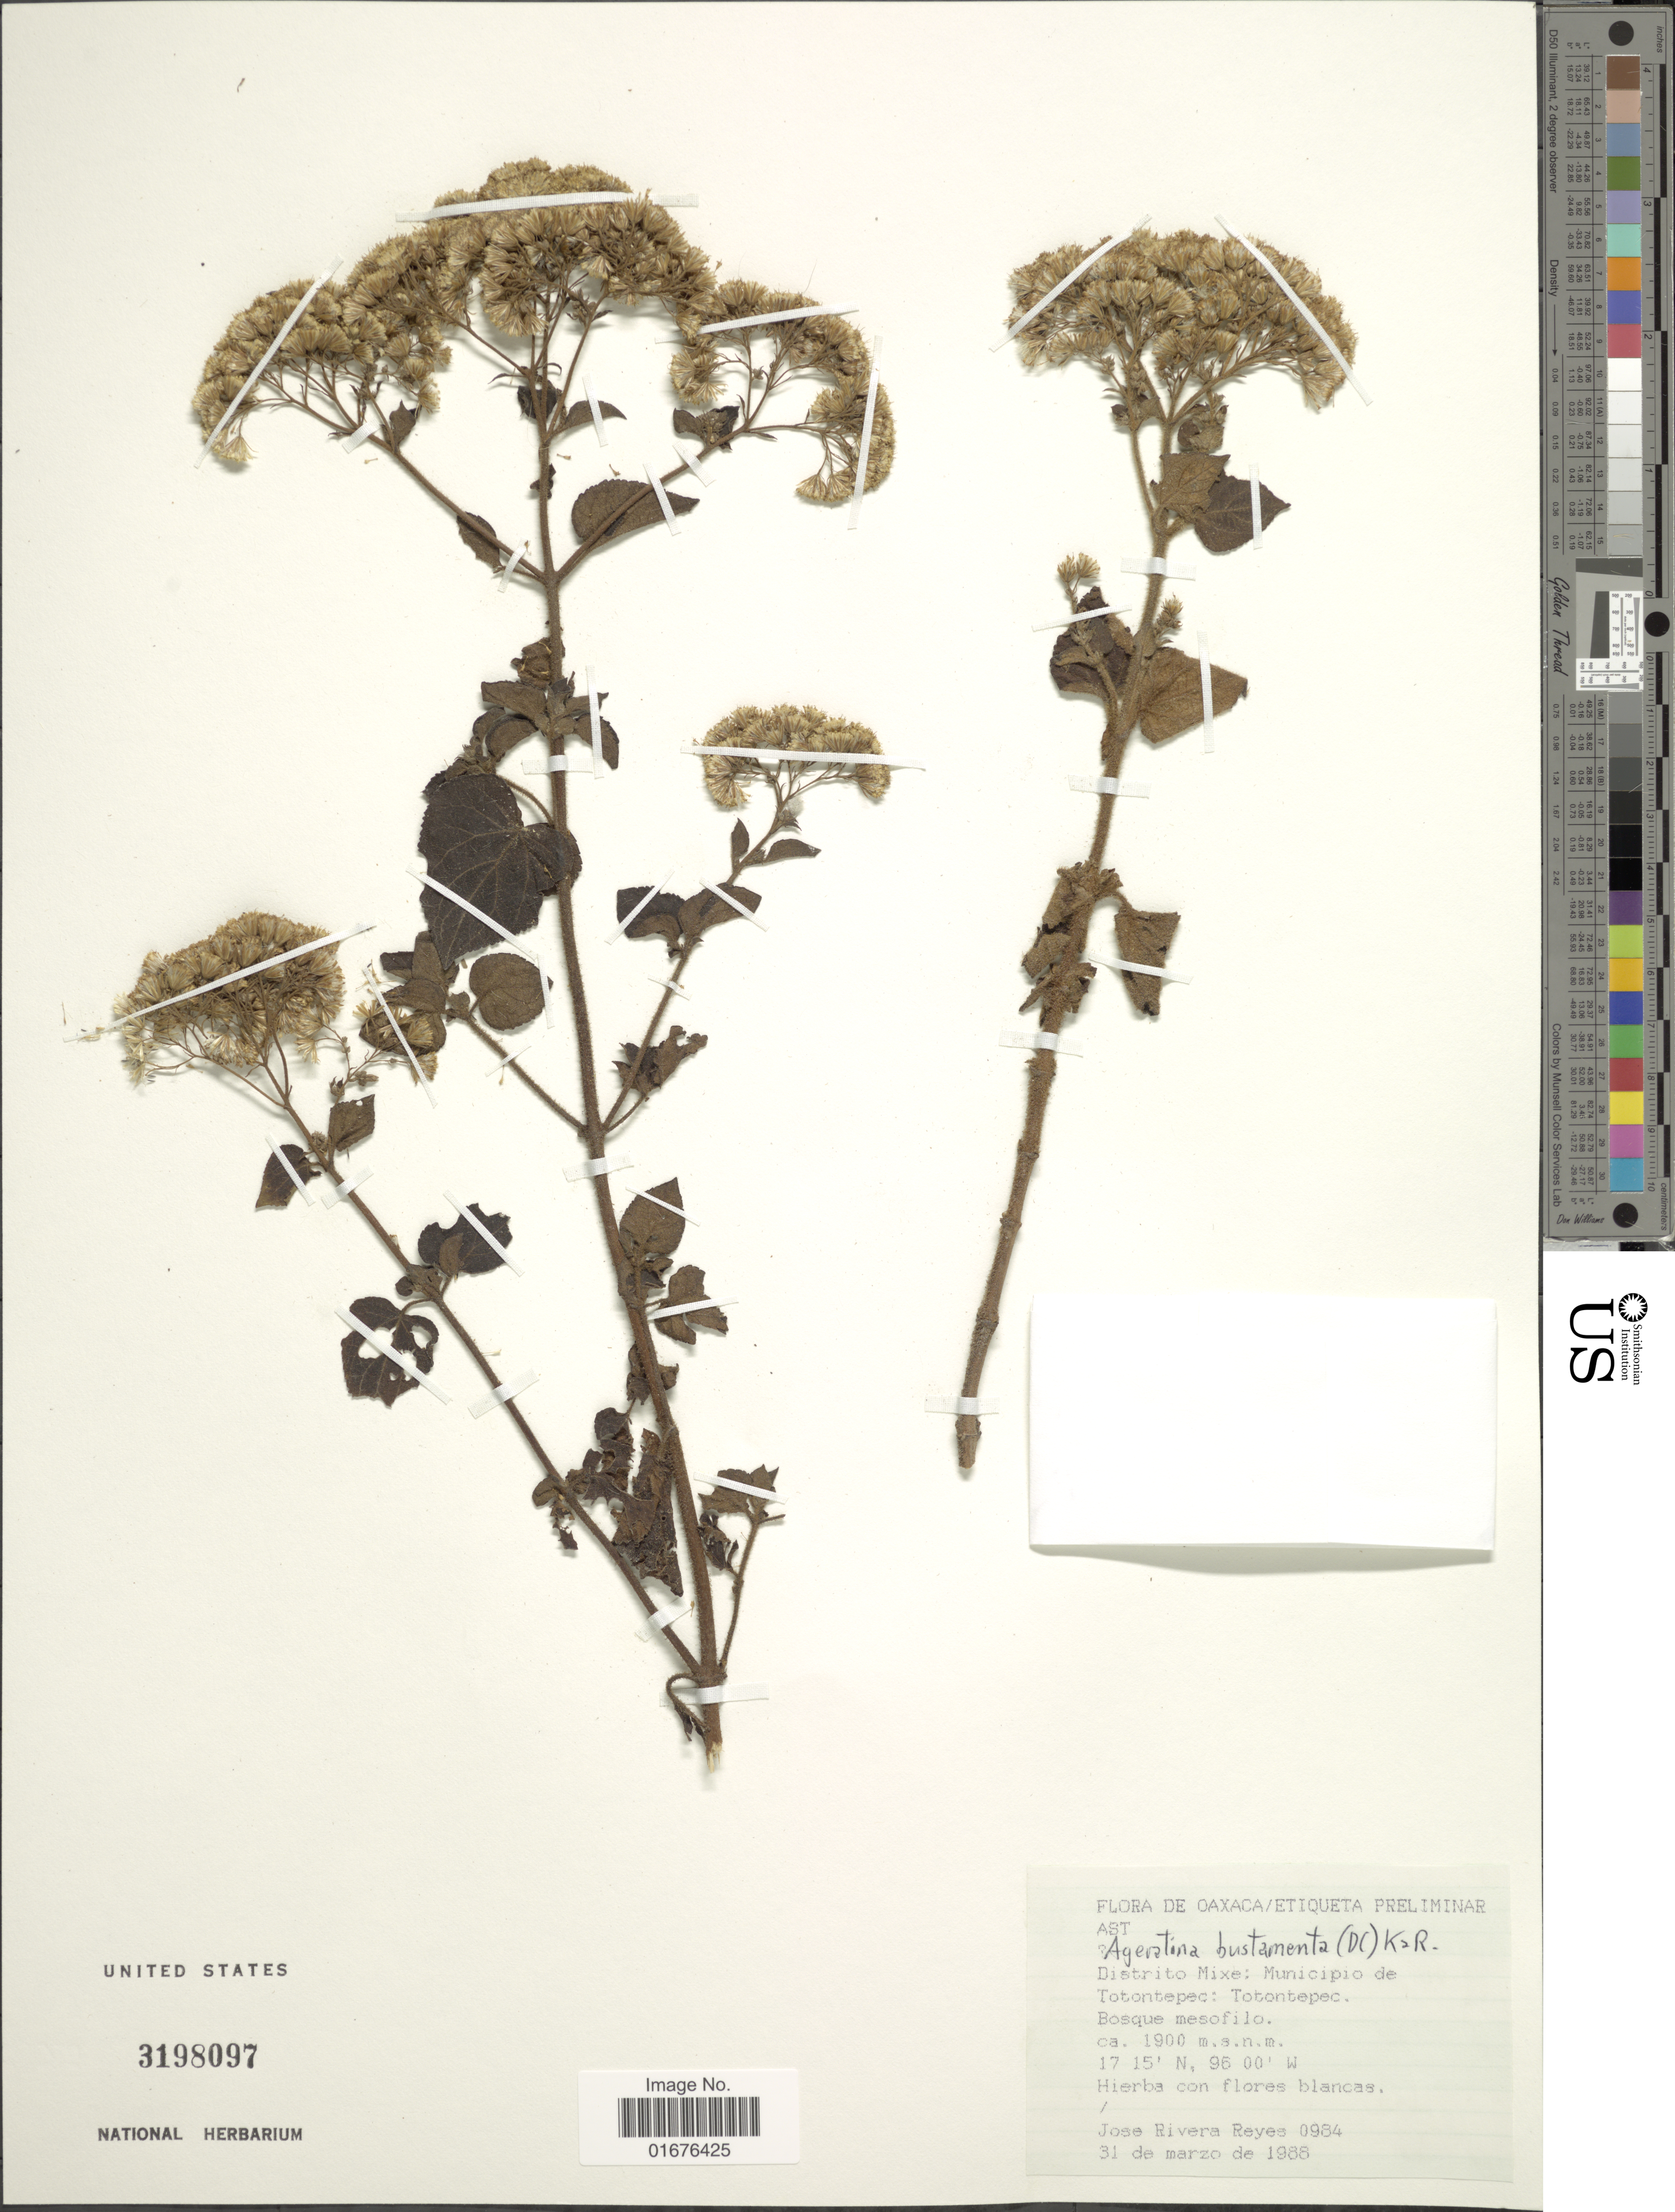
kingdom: Plantae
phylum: Tracheophyta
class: Magnoliopsida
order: Asterales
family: Asteraceae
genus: Ageratina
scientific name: Ageratina pichinchensis var. bustamenta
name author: (DC.) R.M. King & H. Rob.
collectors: J. Reyes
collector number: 0984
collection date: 1988-03-31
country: Mexico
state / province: Oaxaca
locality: Etiqueta Preliminas Ast, Distrito Mixe: Municipio de Totontepec: Totontepec, bosque mesofilo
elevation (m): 1900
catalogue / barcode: US 3198097